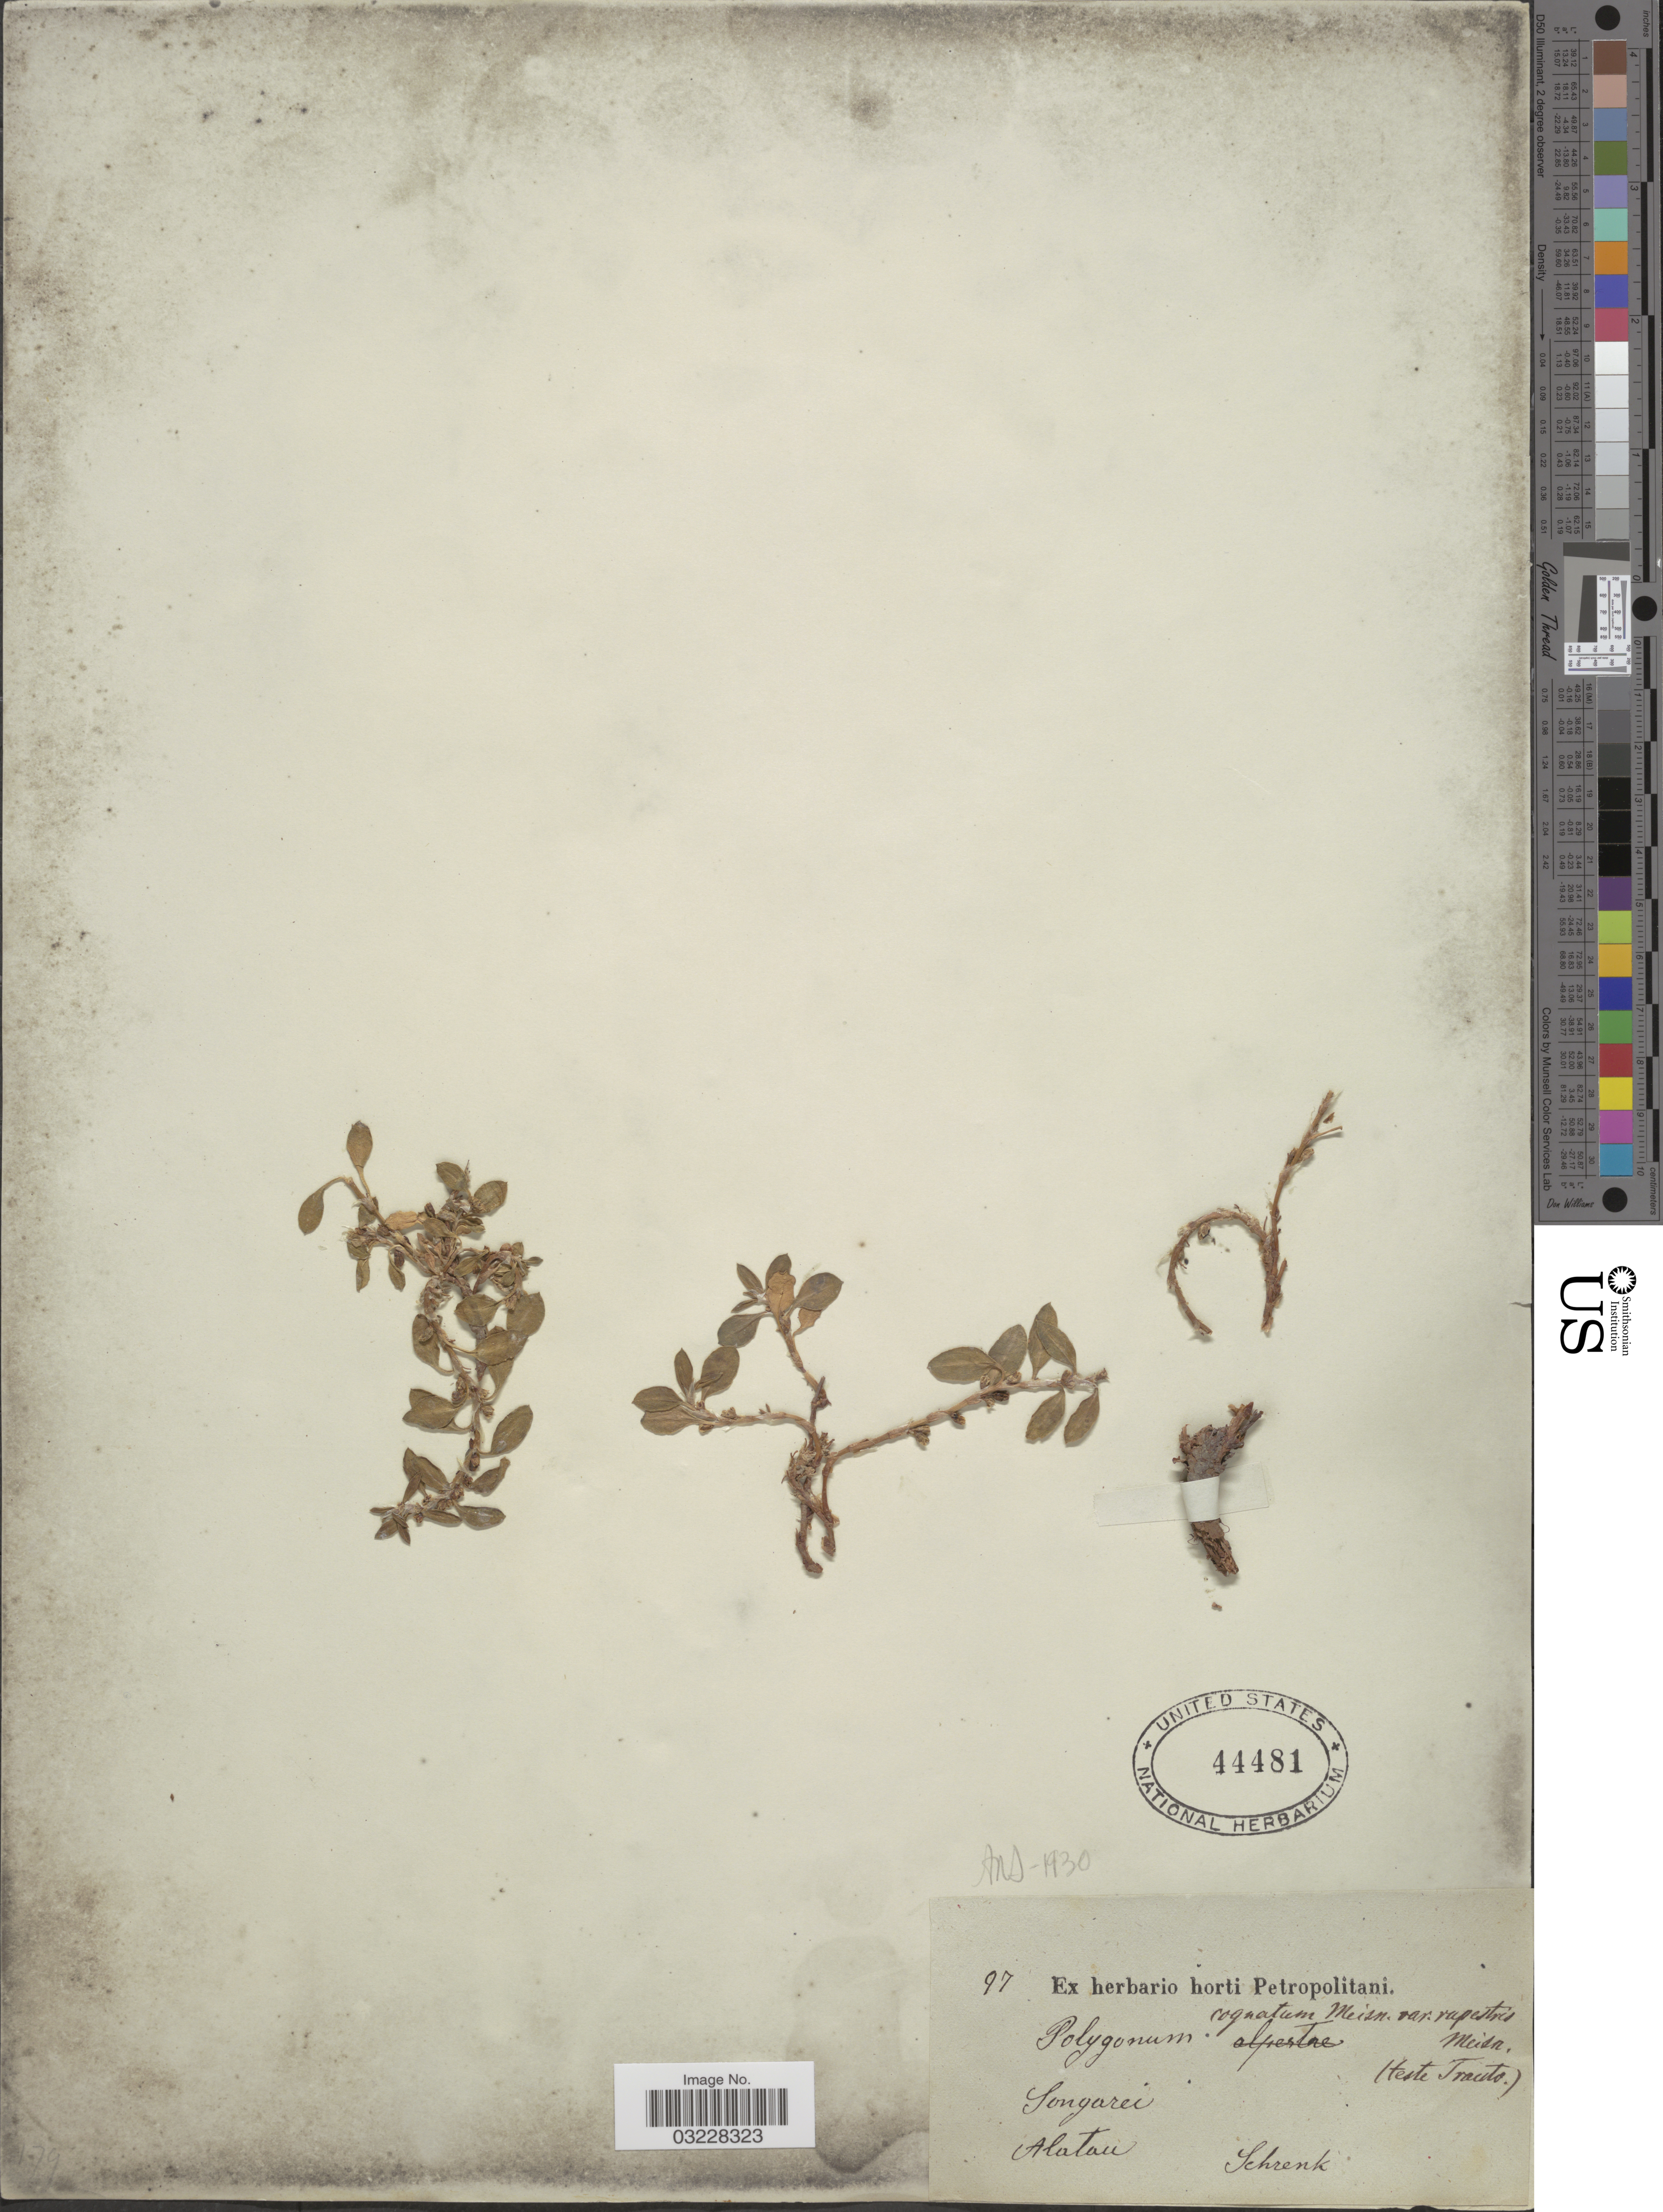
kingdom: Plantae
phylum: Tracheophyta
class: Magnoliopsida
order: Caryophyllales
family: Polygonaceae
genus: Polygonum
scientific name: Polygonum cognatum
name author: Meisn.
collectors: A.G. Schrenk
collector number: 97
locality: Songarei. Alatau.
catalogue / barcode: US 44481